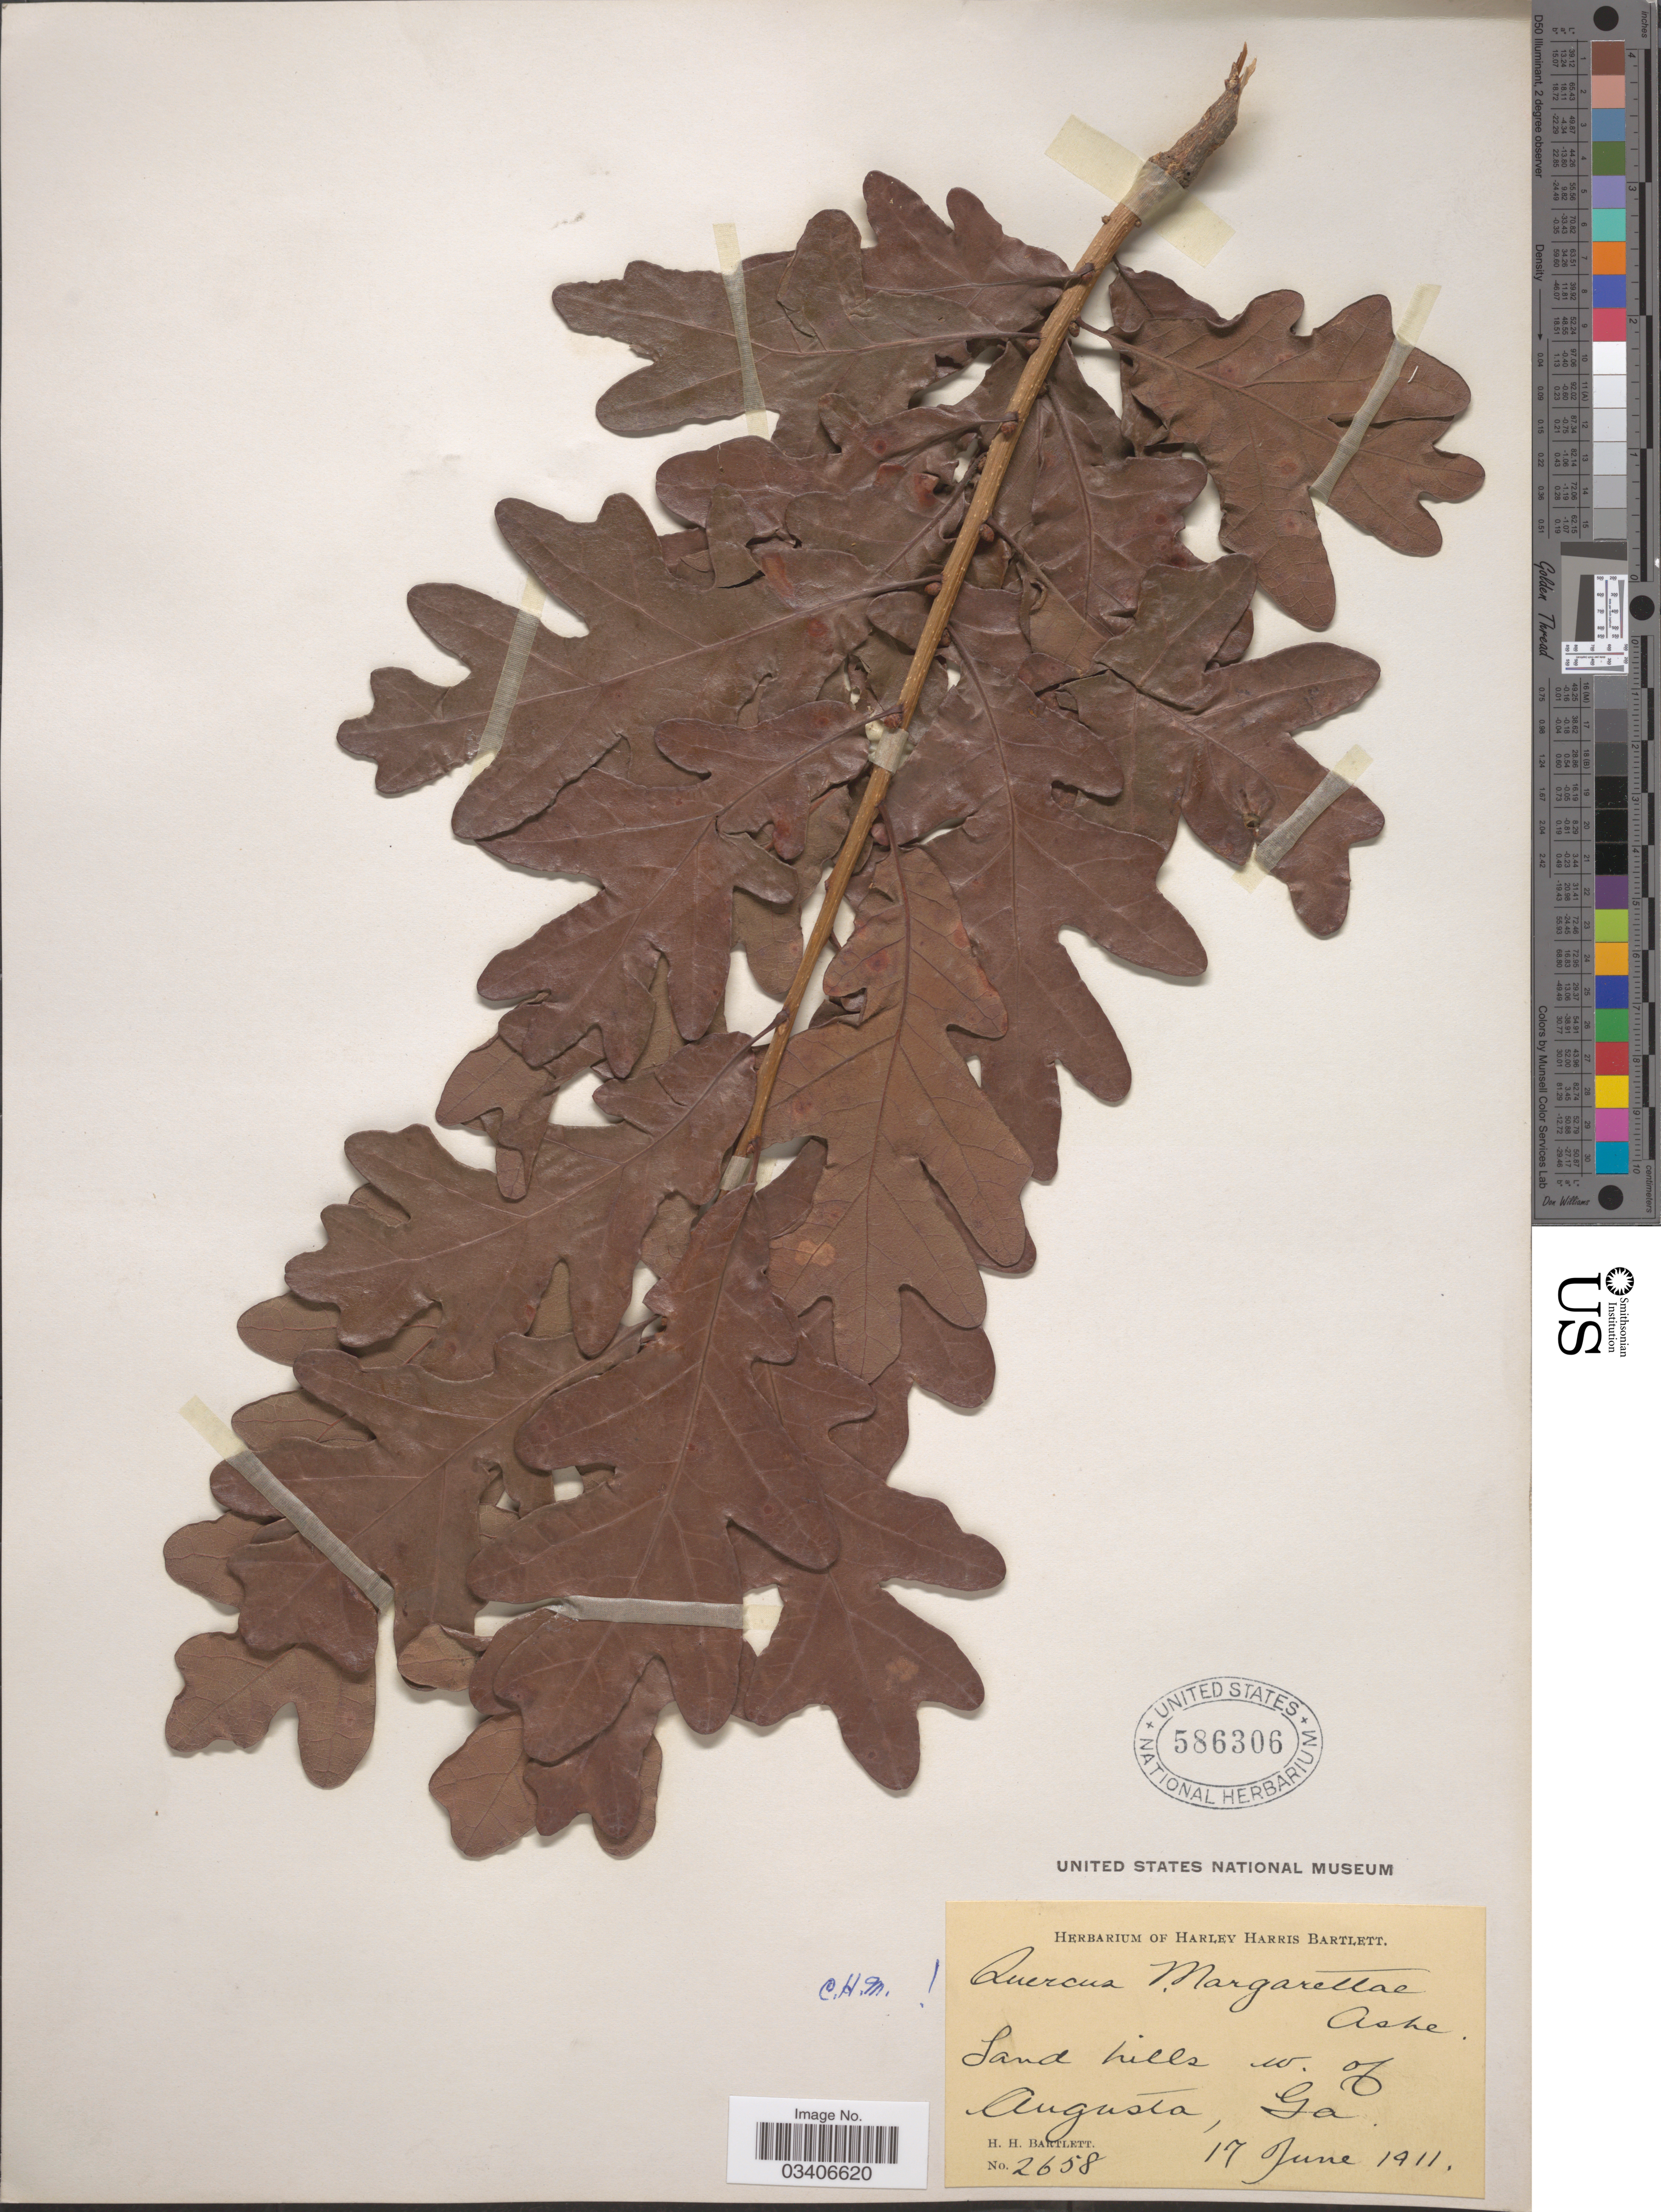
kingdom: Plantae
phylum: Tracheophyta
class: Magnoliopsida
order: Fagales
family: Fagaceae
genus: Quercus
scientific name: Quercus margarettae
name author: Ashe ex Small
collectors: H. H. Bartlett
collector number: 2658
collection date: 1911-06-17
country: United States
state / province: Georgia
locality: Sand hills w. of Augusta.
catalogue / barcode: US 586306